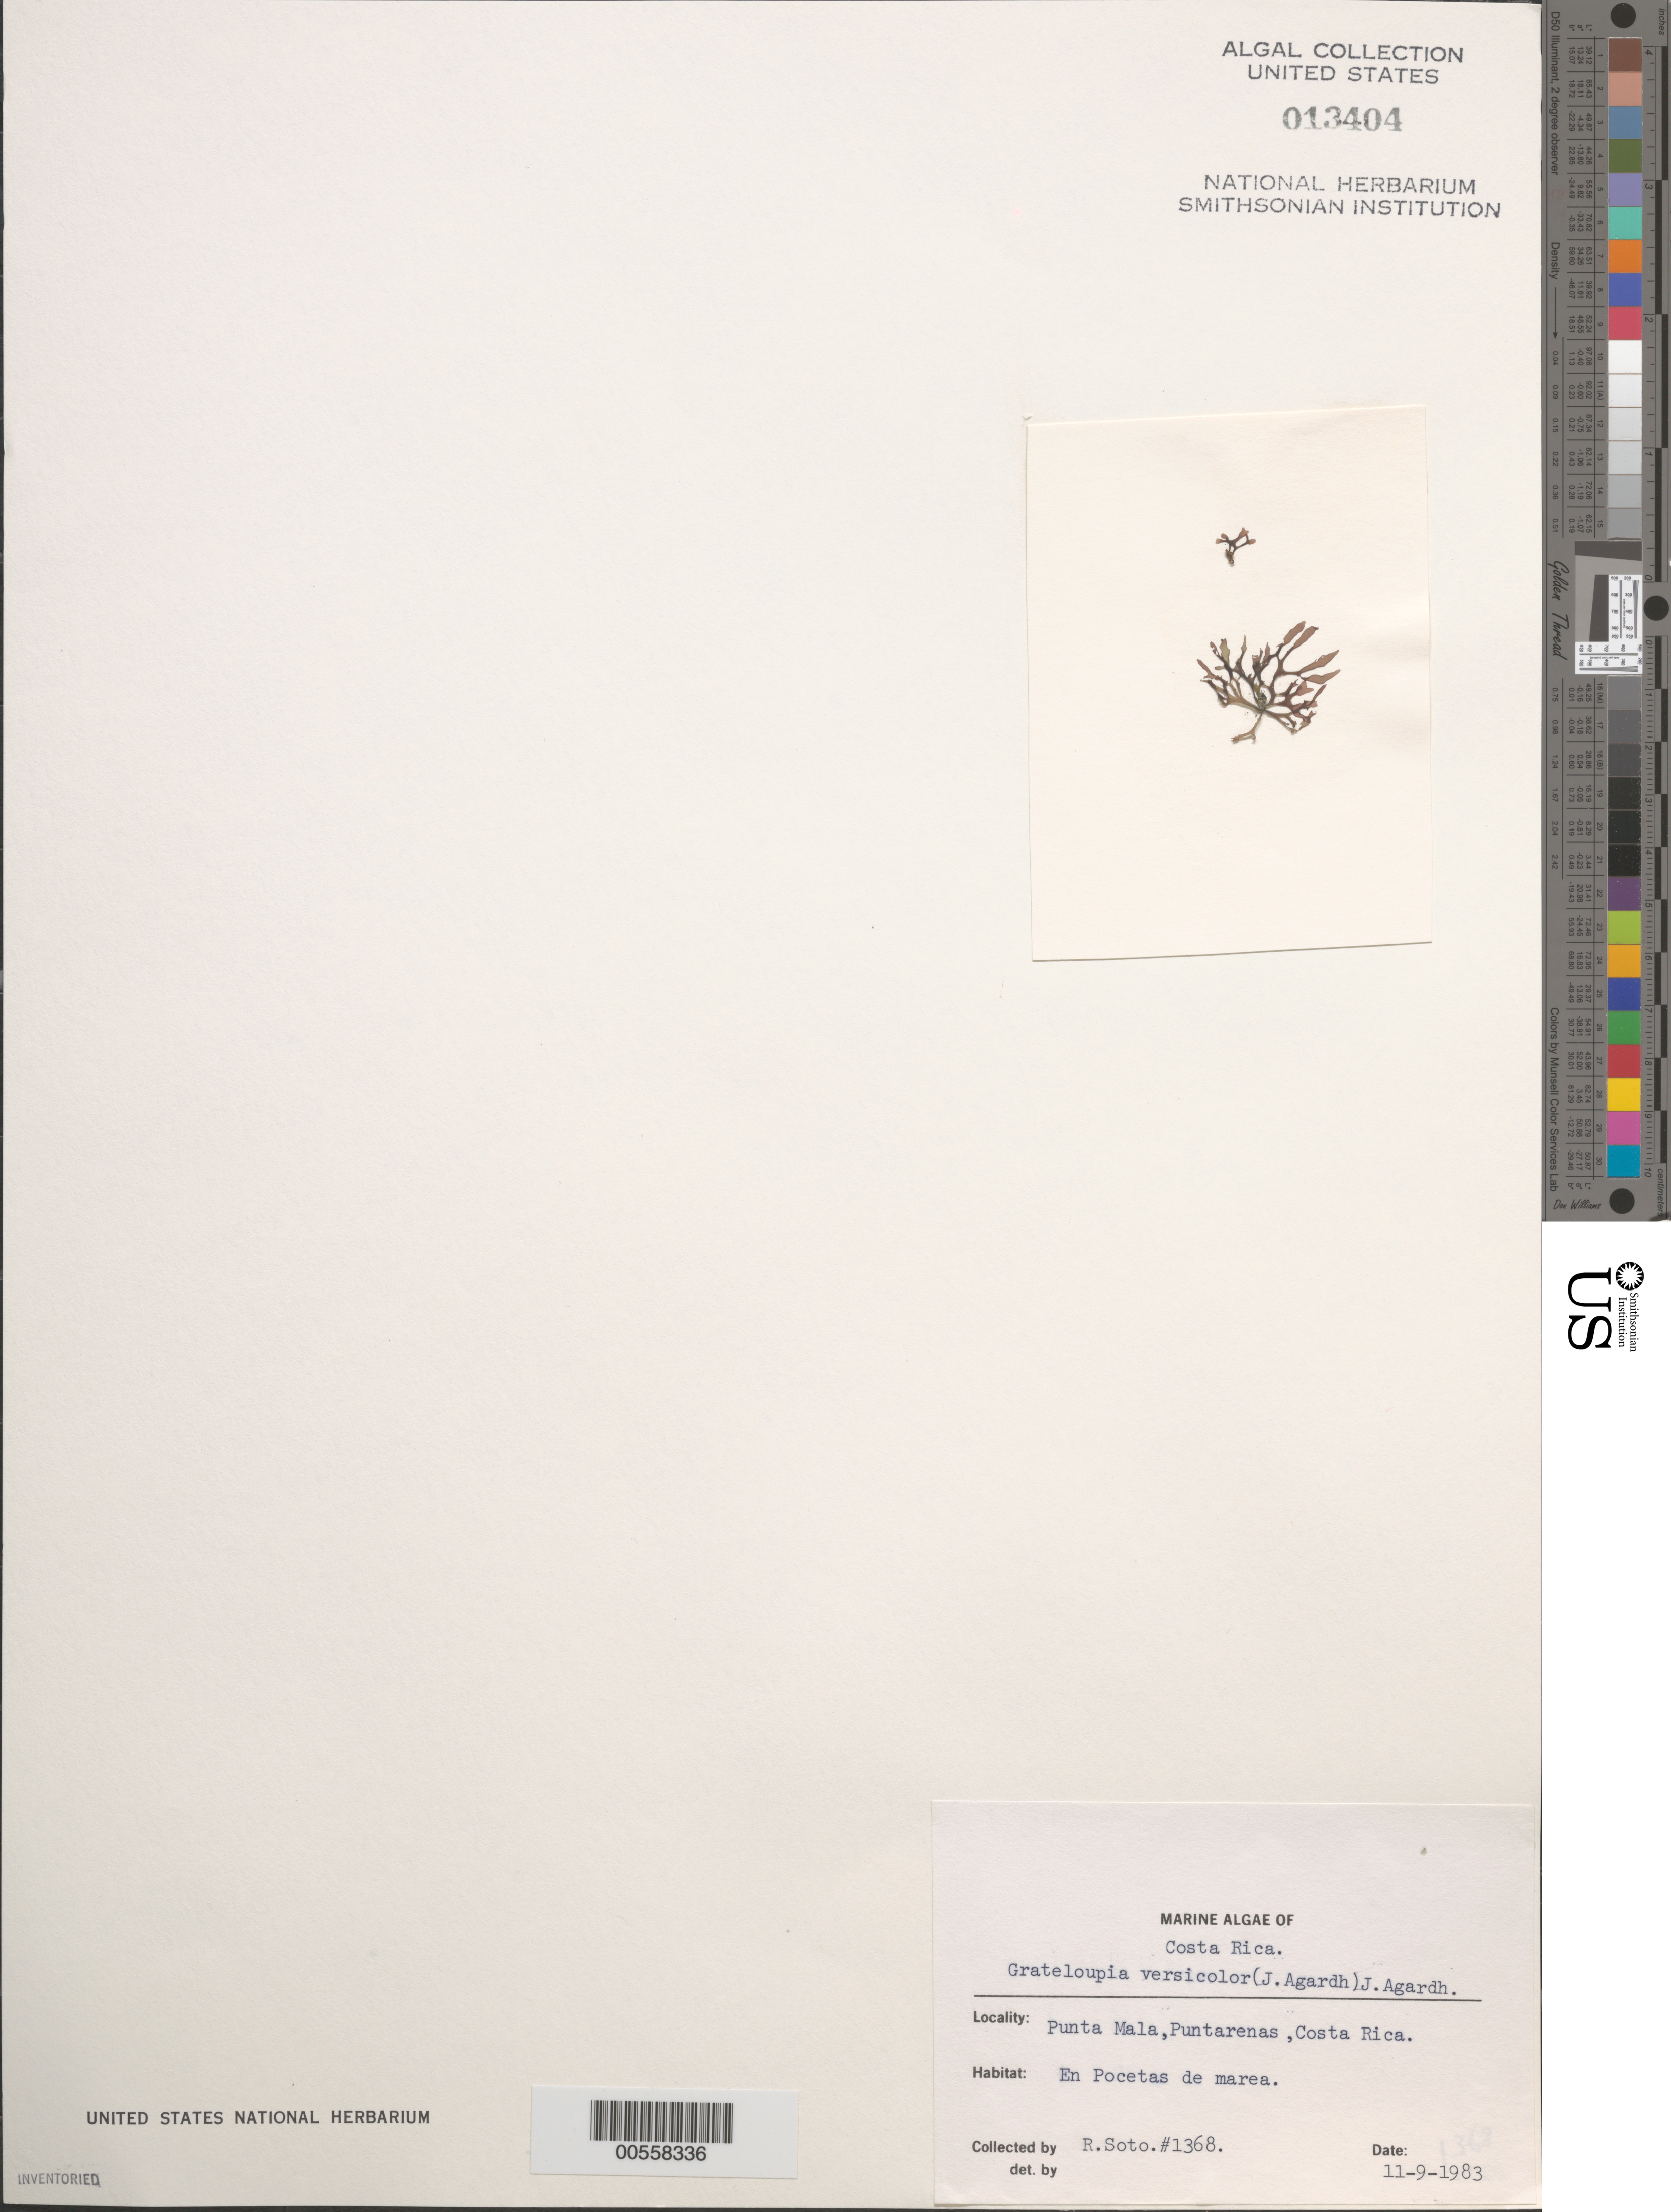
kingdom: Plantae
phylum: Rhodophyta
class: Florideophyceae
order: Halymeniales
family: Halymeniaceae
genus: Grateloupia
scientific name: Grateloupia versicolor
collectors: R. Soto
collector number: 1368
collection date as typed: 11 Sep 1983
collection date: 1983-09-11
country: Costa Rica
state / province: Puntarenas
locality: Punta mala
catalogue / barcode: US 13404